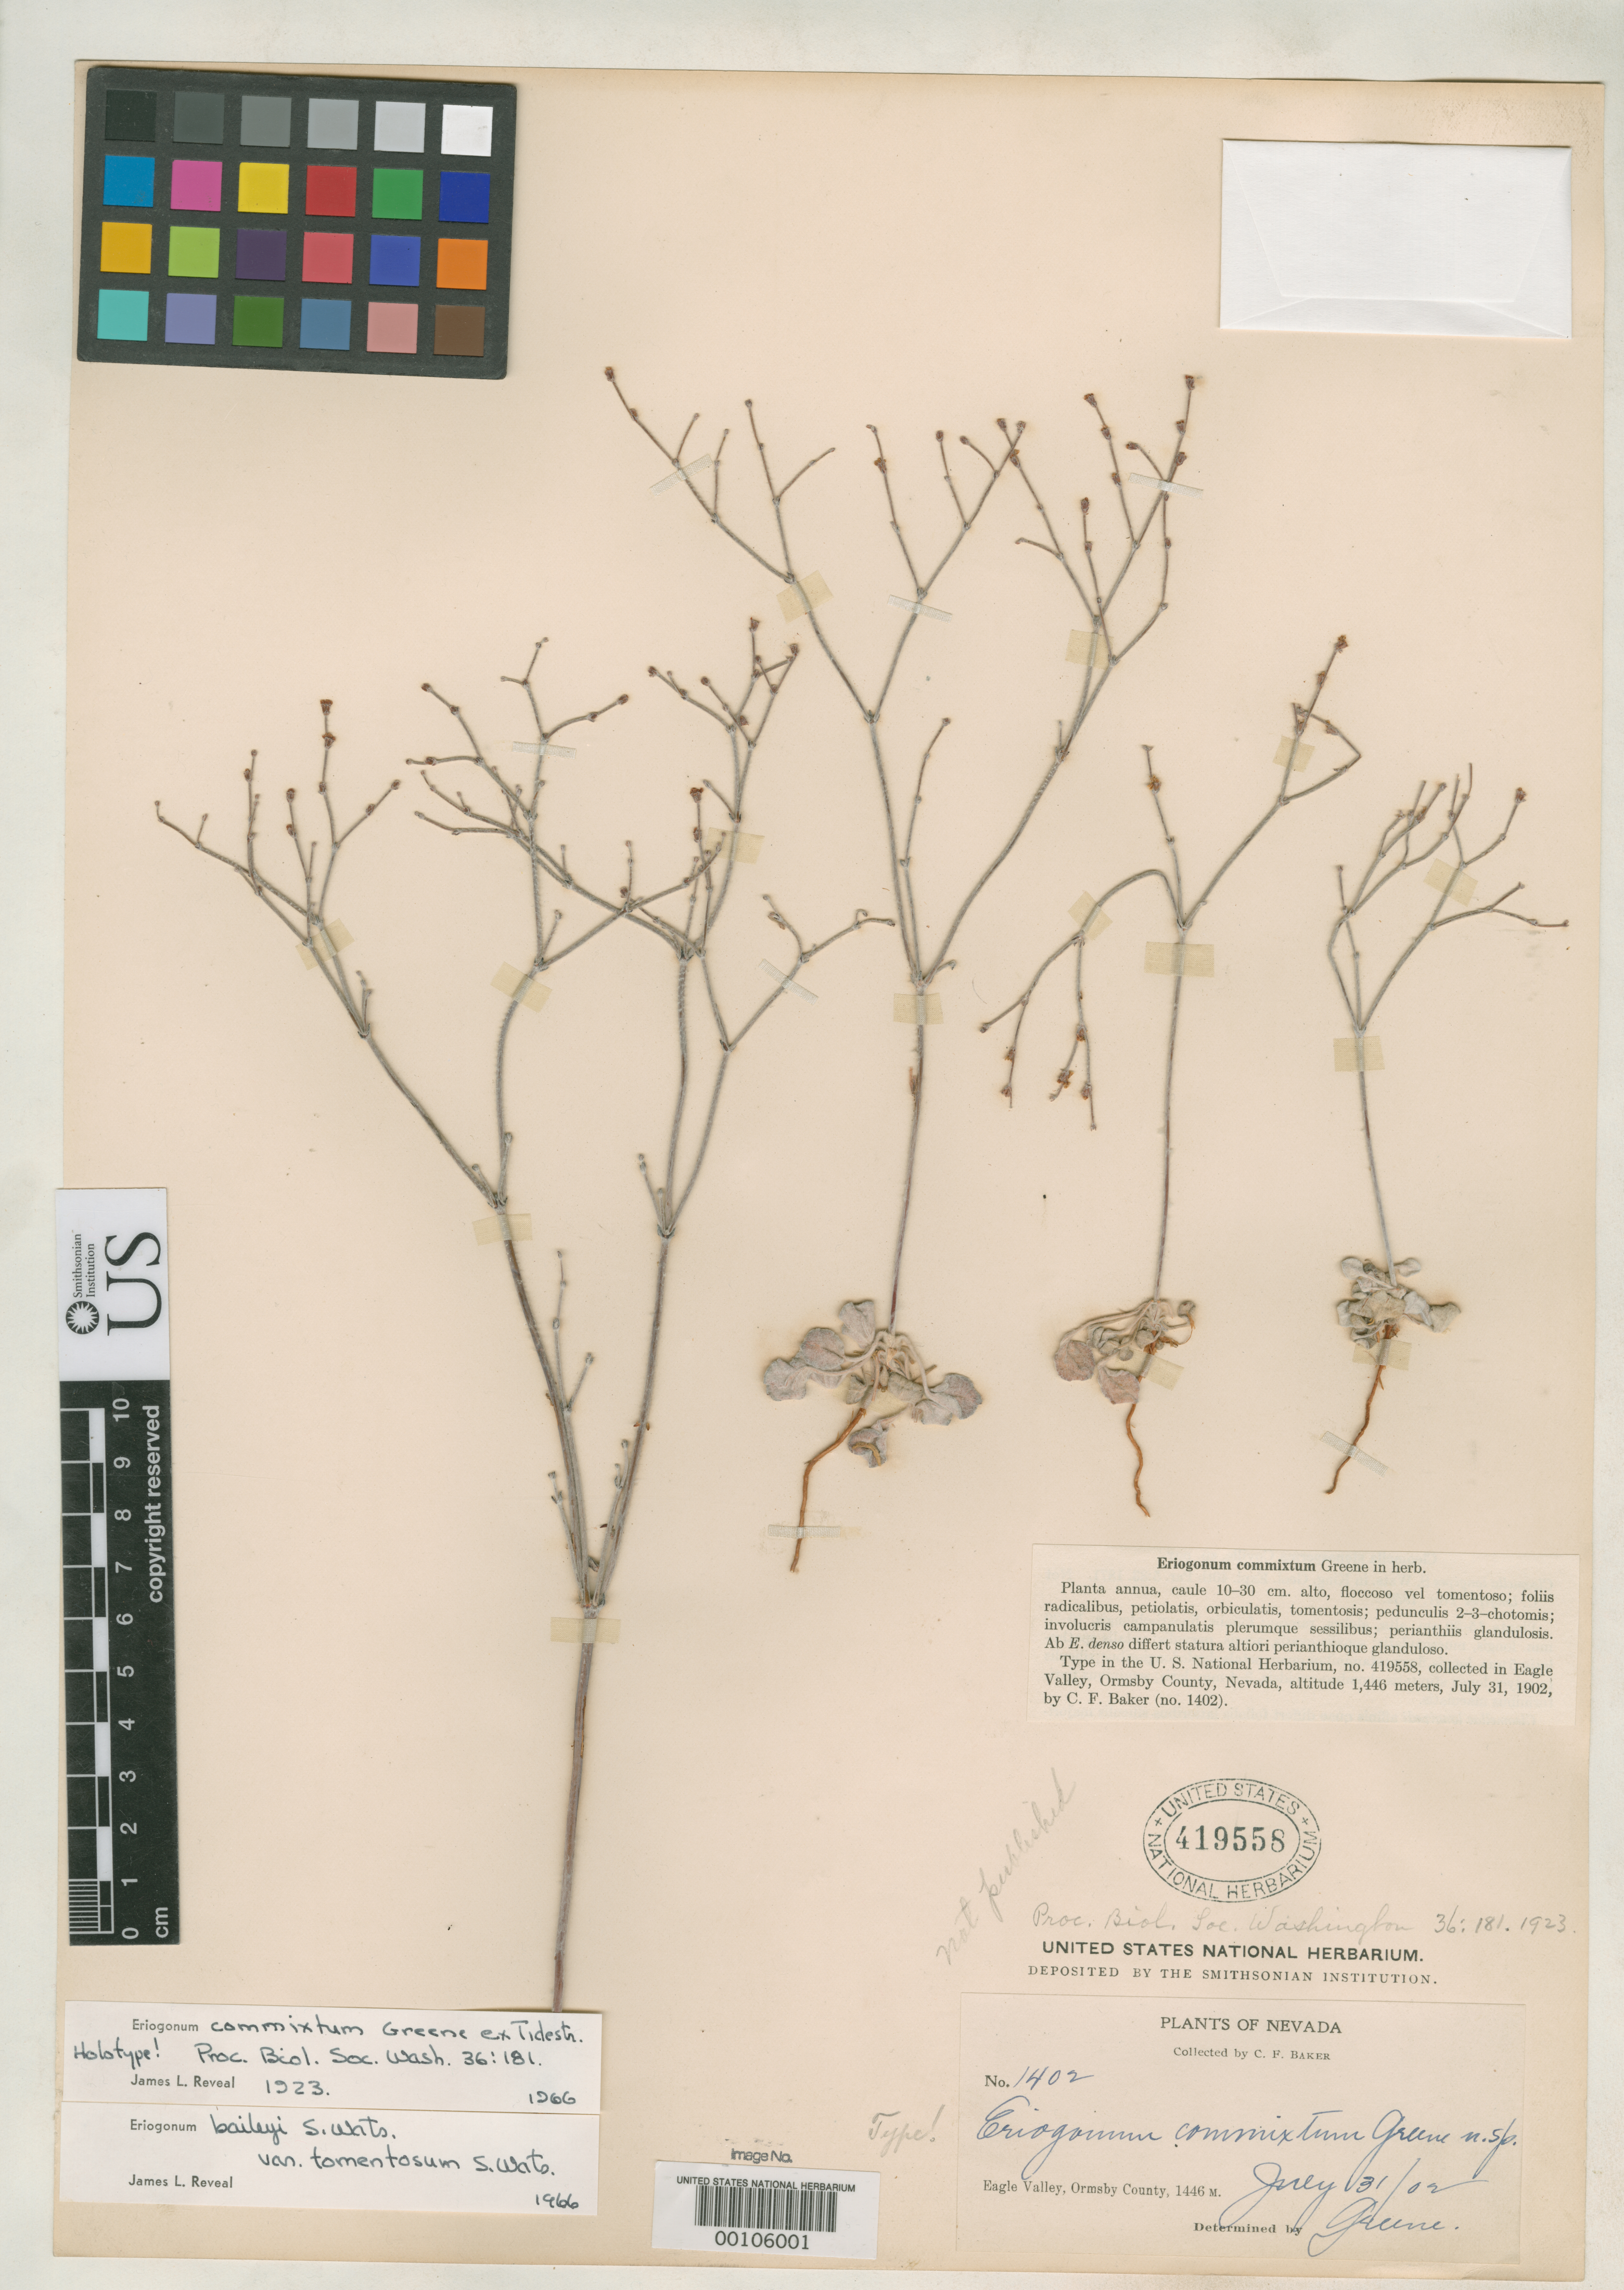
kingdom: Plantae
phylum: Tracheophyta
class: Magnoliopsida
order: Caryophyllales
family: Polygonaceae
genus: Eriogonum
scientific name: Eriogonum commixtum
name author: Greene ex Tidestr.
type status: Holotype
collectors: C. F. Baker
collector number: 1402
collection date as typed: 31 Jul 1902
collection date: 1902-07-31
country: United States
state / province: Nevada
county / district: Ormsby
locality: Eagle Valley.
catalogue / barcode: US 419558